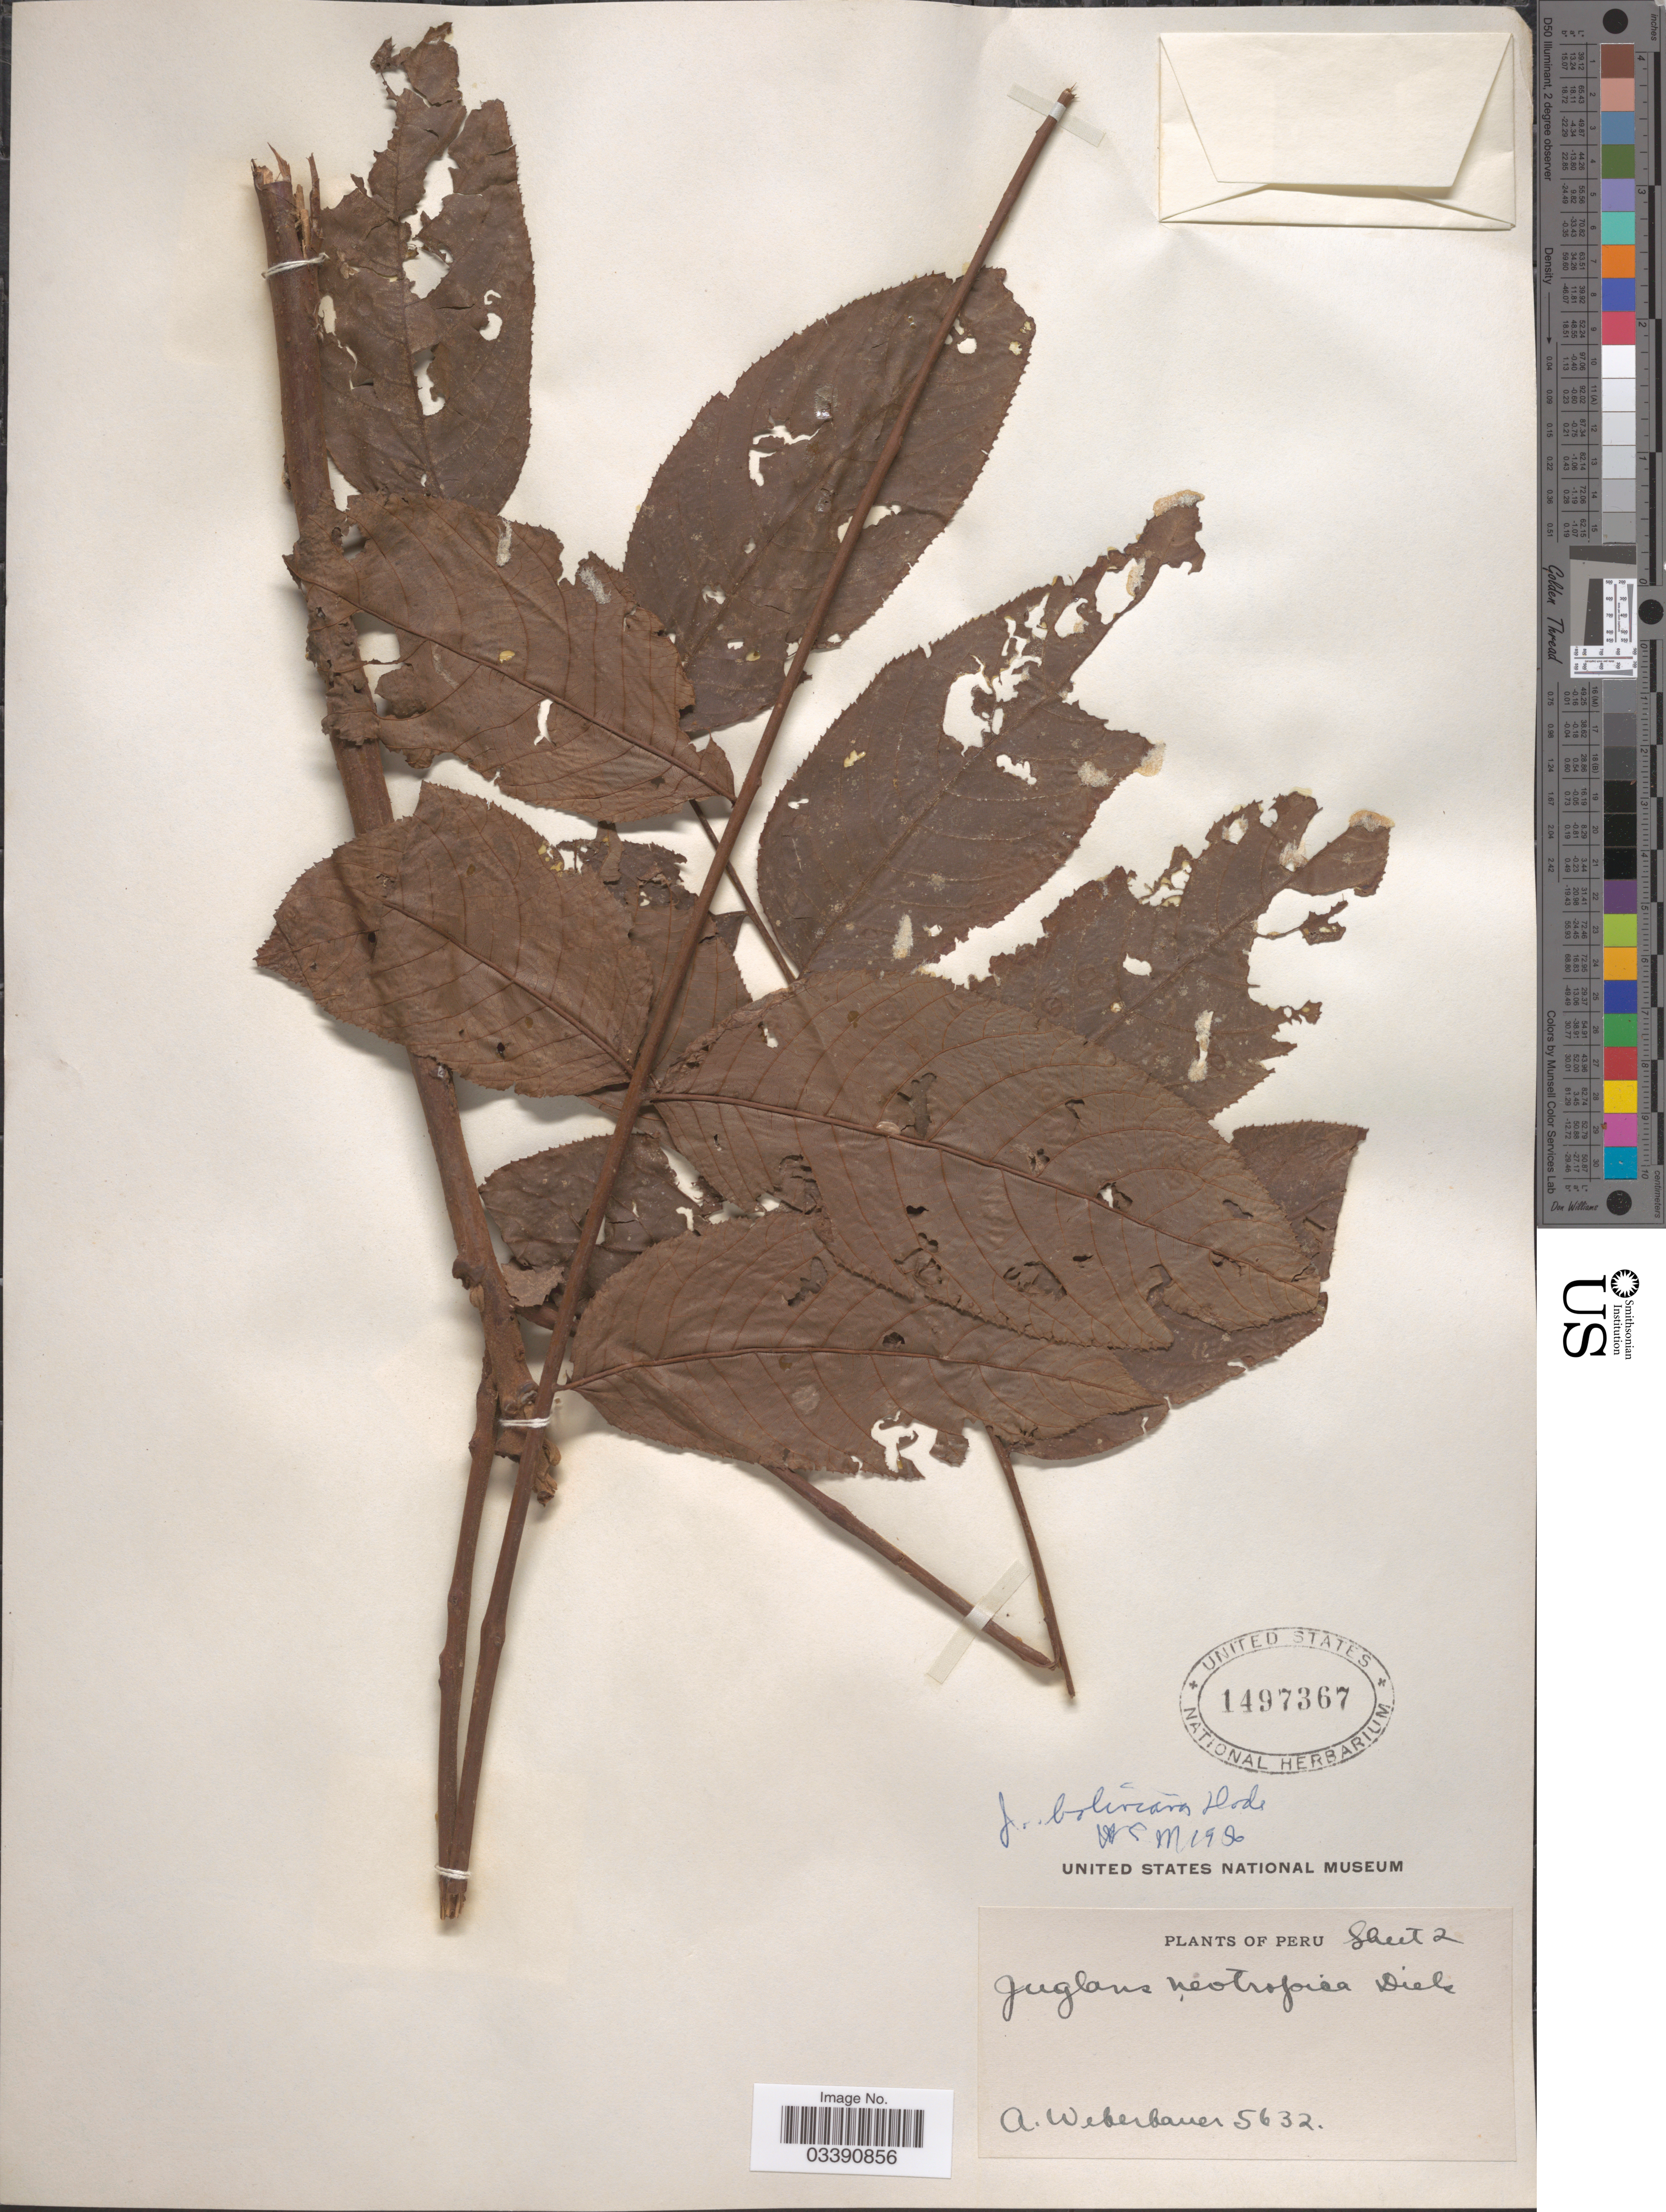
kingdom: Plantae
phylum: Tracheophyta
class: Magnoliopsida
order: Fagales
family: Juglandaceae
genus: Juglans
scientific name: Juglans boliviana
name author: Griseb.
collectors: A. Weberbauer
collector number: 5632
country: Peru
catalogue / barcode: US 1497367